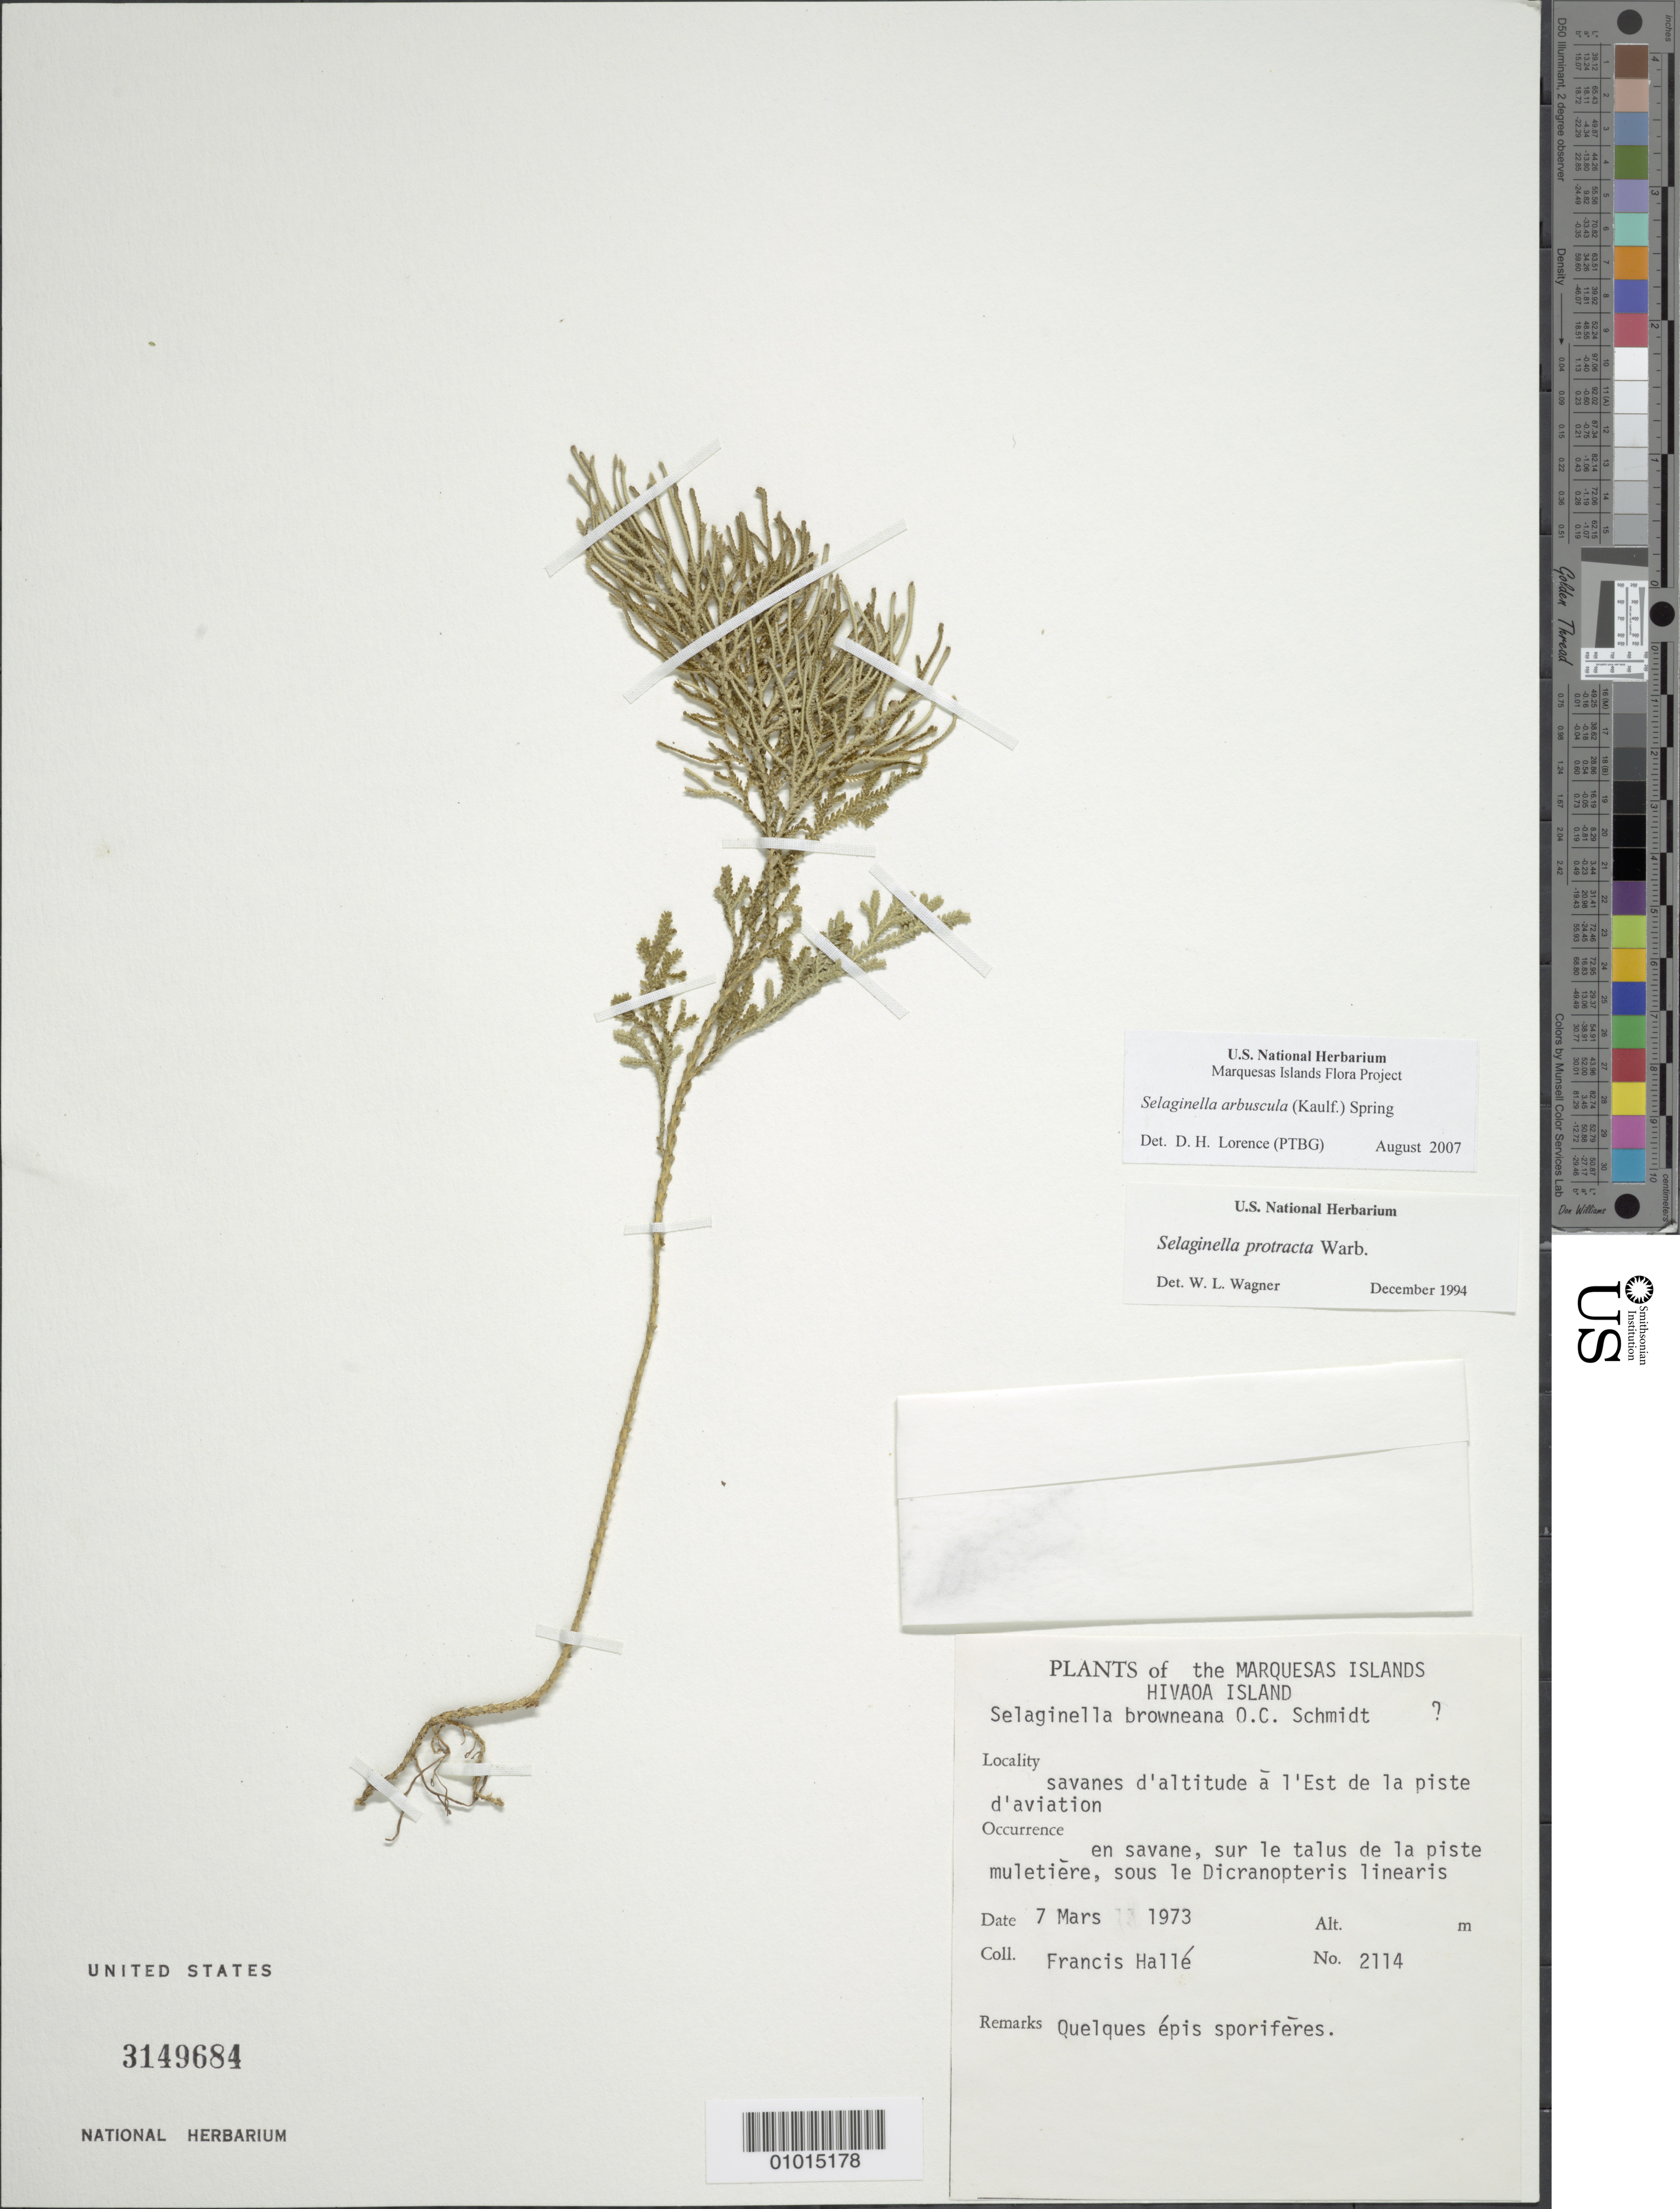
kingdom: Plantae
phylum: Tracheophyta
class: Lycopodiopsida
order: Selaginellales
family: Selaginellaceae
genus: Selaginella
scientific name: Selaginella arbuscula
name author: (Kualf.) Spring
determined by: Lorence, David H., (PTBG), National Tropical Botanical Garden (UNITED STATES)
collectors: F. Hallé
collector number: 2114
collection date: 1973-03-07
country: French Polynesia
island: Hiva Oa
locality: Savanes d'altitude à l'Est de la piste d'aviation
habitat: En savane, sur le talus de la piste muletière, sous le Dicranoteris linearis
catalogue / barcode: US 3149684